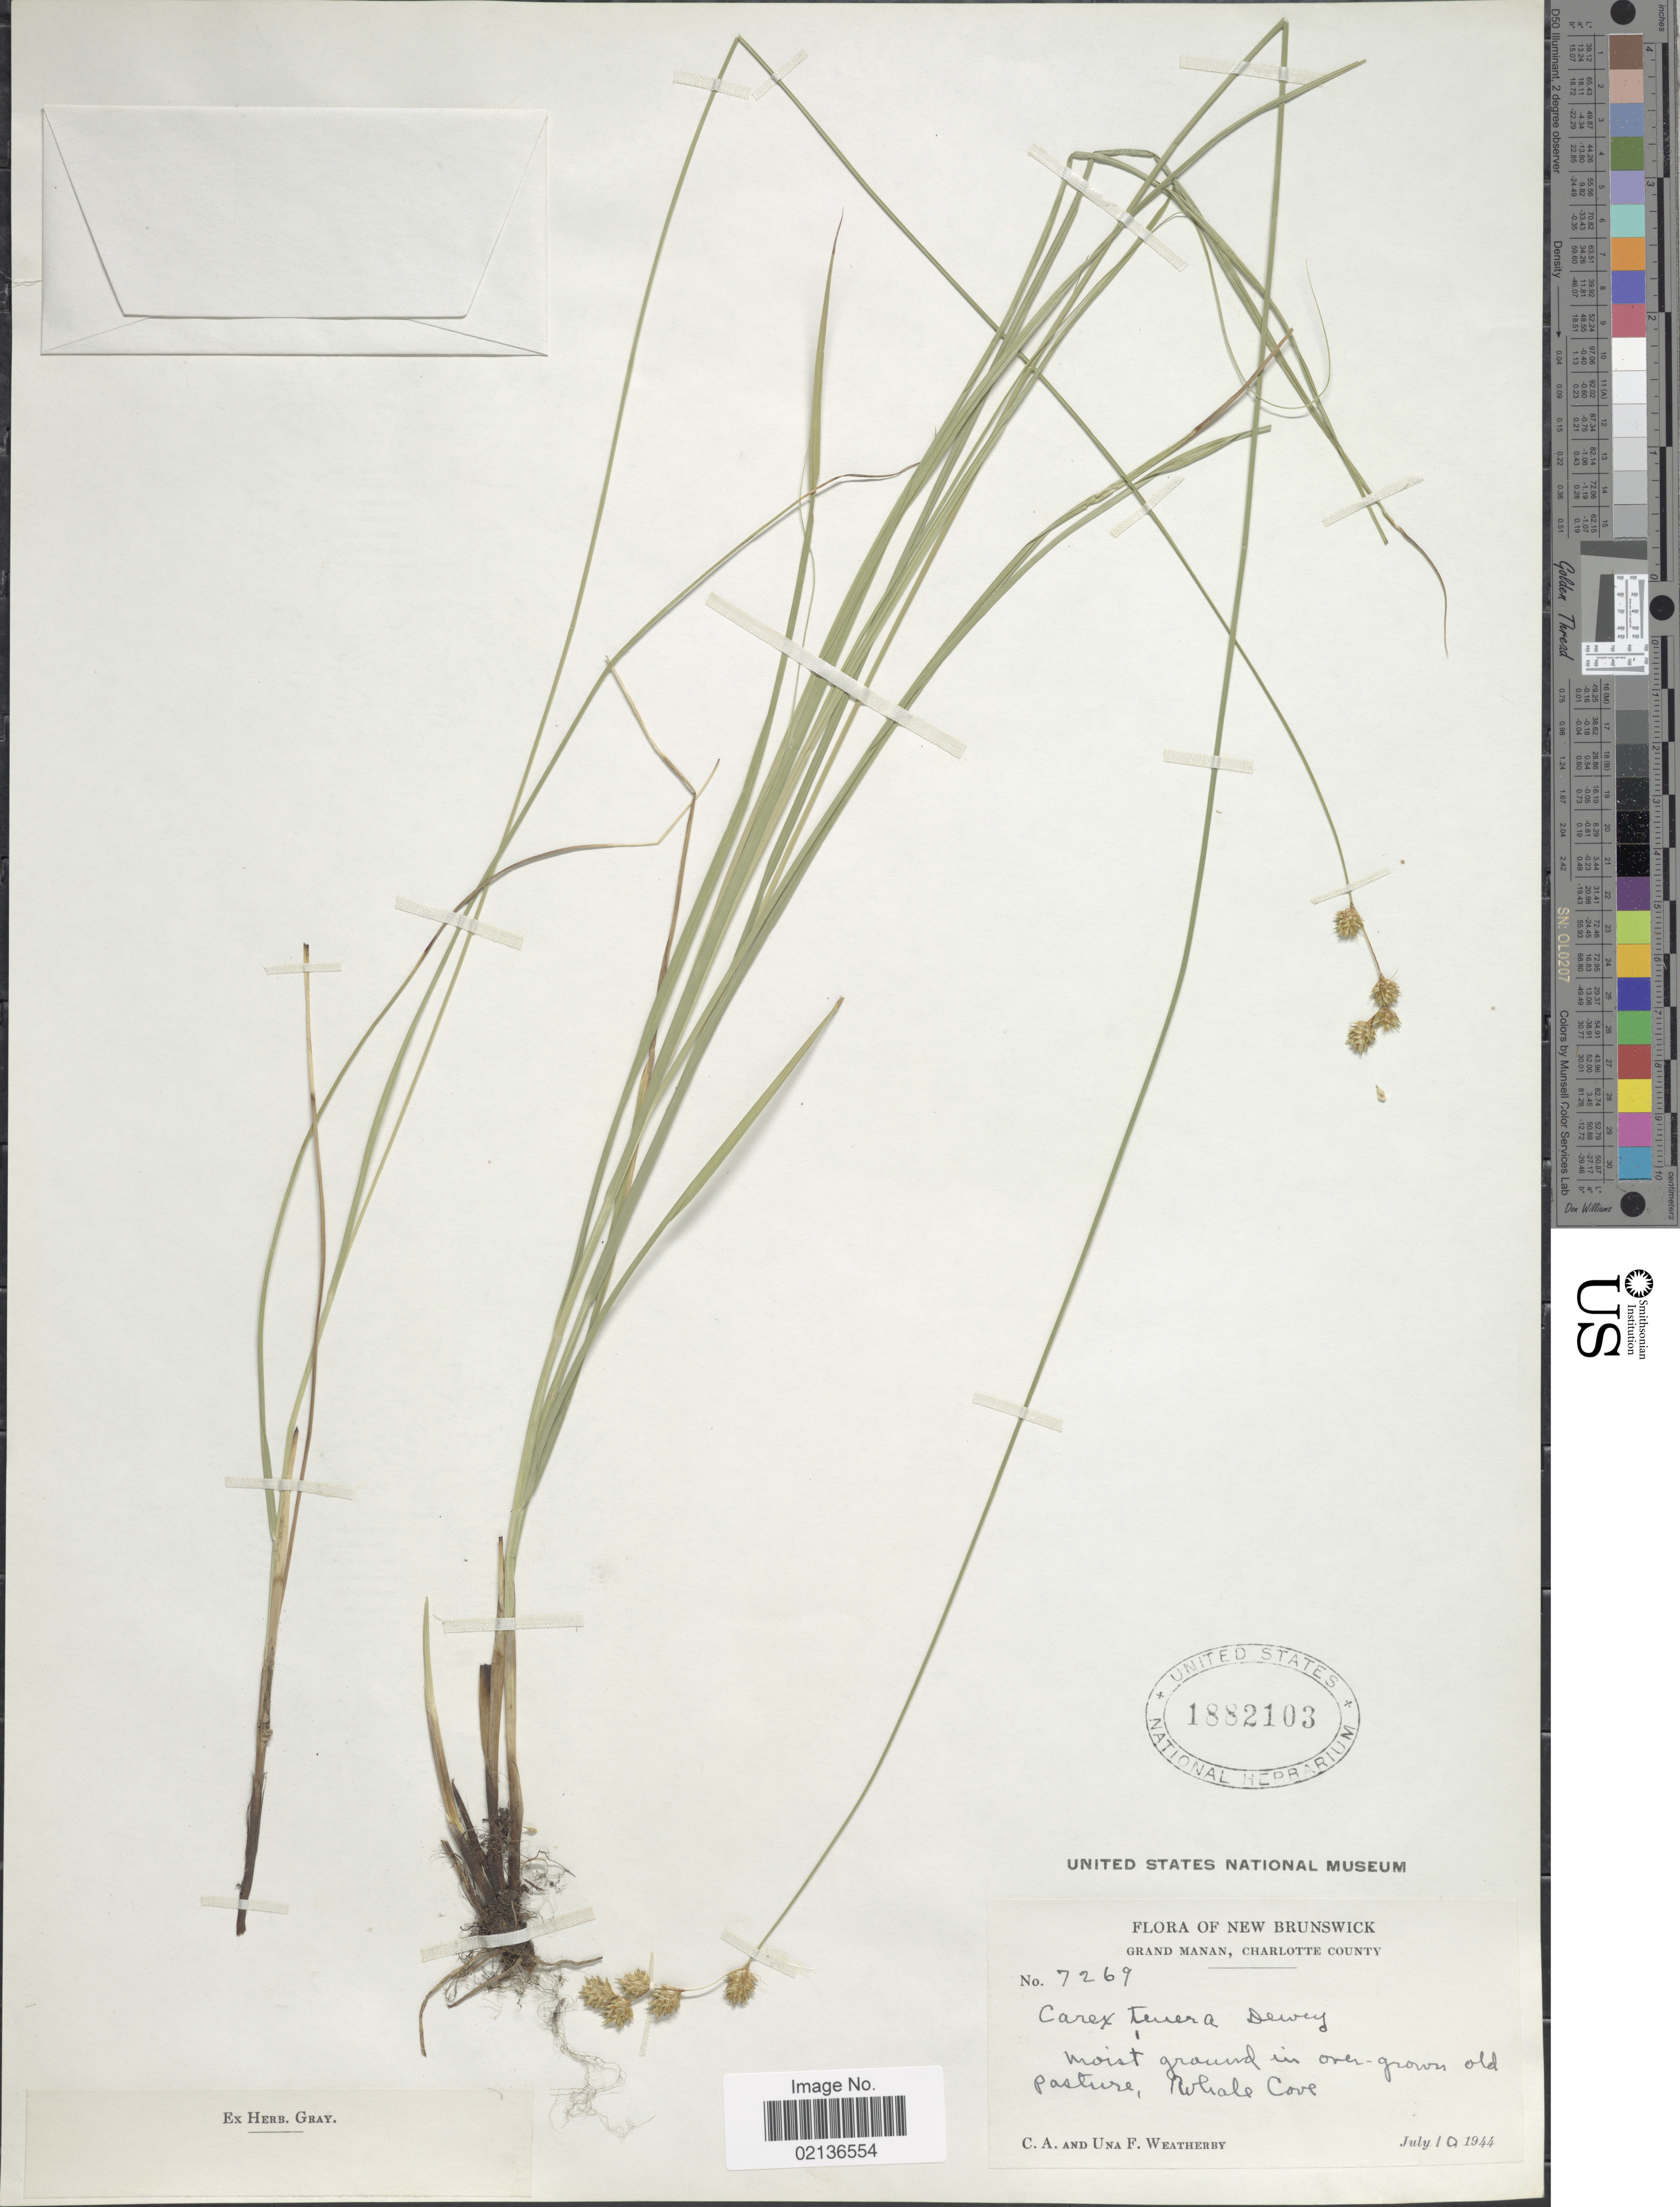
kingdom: Plantae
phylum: Tracheophyta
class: Liliopsida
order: Poales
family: Cyperaceae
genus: Carex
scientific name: Carex tenera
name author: Dewey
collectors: C. A. Weatherby & U. Weatherby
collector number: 7269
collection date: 1944-07-10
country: Canada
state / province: New Brunswick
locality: Grand Manan, Charlotte County, Rohale Cove.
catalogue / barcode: US 1882103